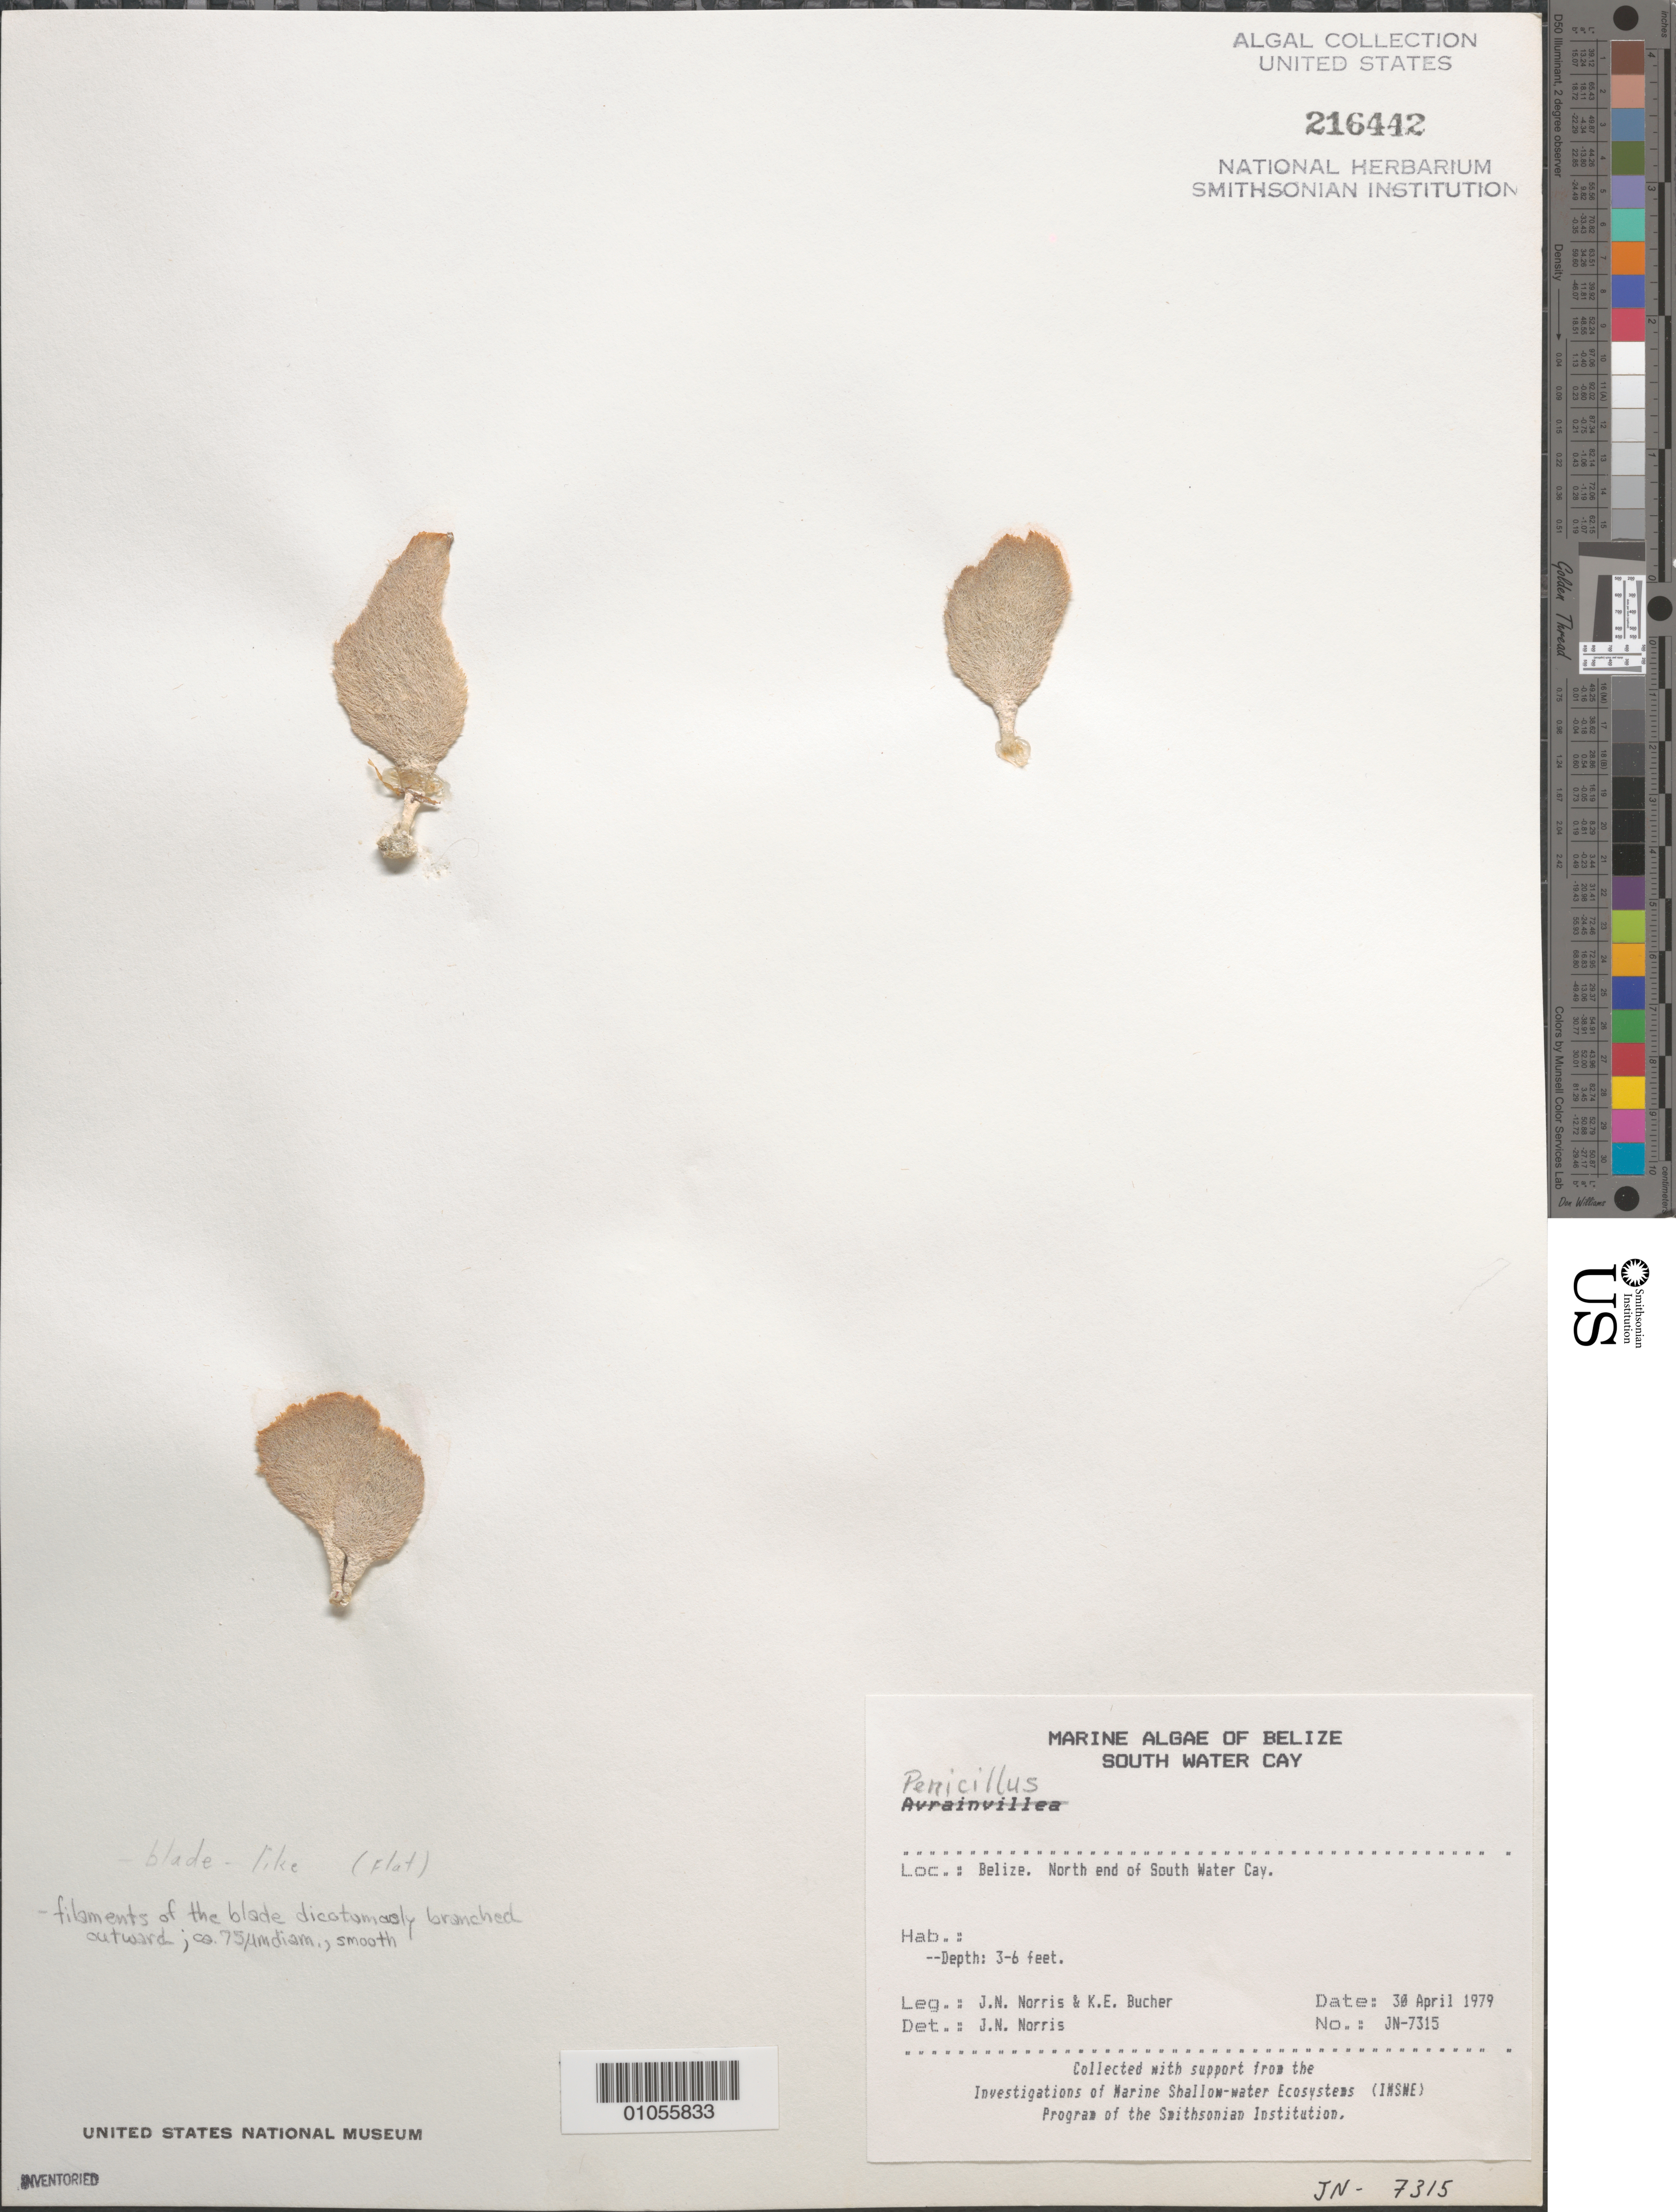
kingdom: Plantae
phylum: Chlorophyta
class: Ulvophyceae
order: Bryopsidales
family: Udoteaceae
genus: Penicillus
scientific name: Penicillus sp.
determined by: Norris, James N.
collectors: J. N. Norris & K. E. Bucher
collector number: JN-7315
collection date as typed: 30 Apr 1979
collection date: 1979-04-30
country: Belize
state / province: Stann Creek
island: South Water Cay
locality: North end of the cay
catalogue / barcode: US 216442